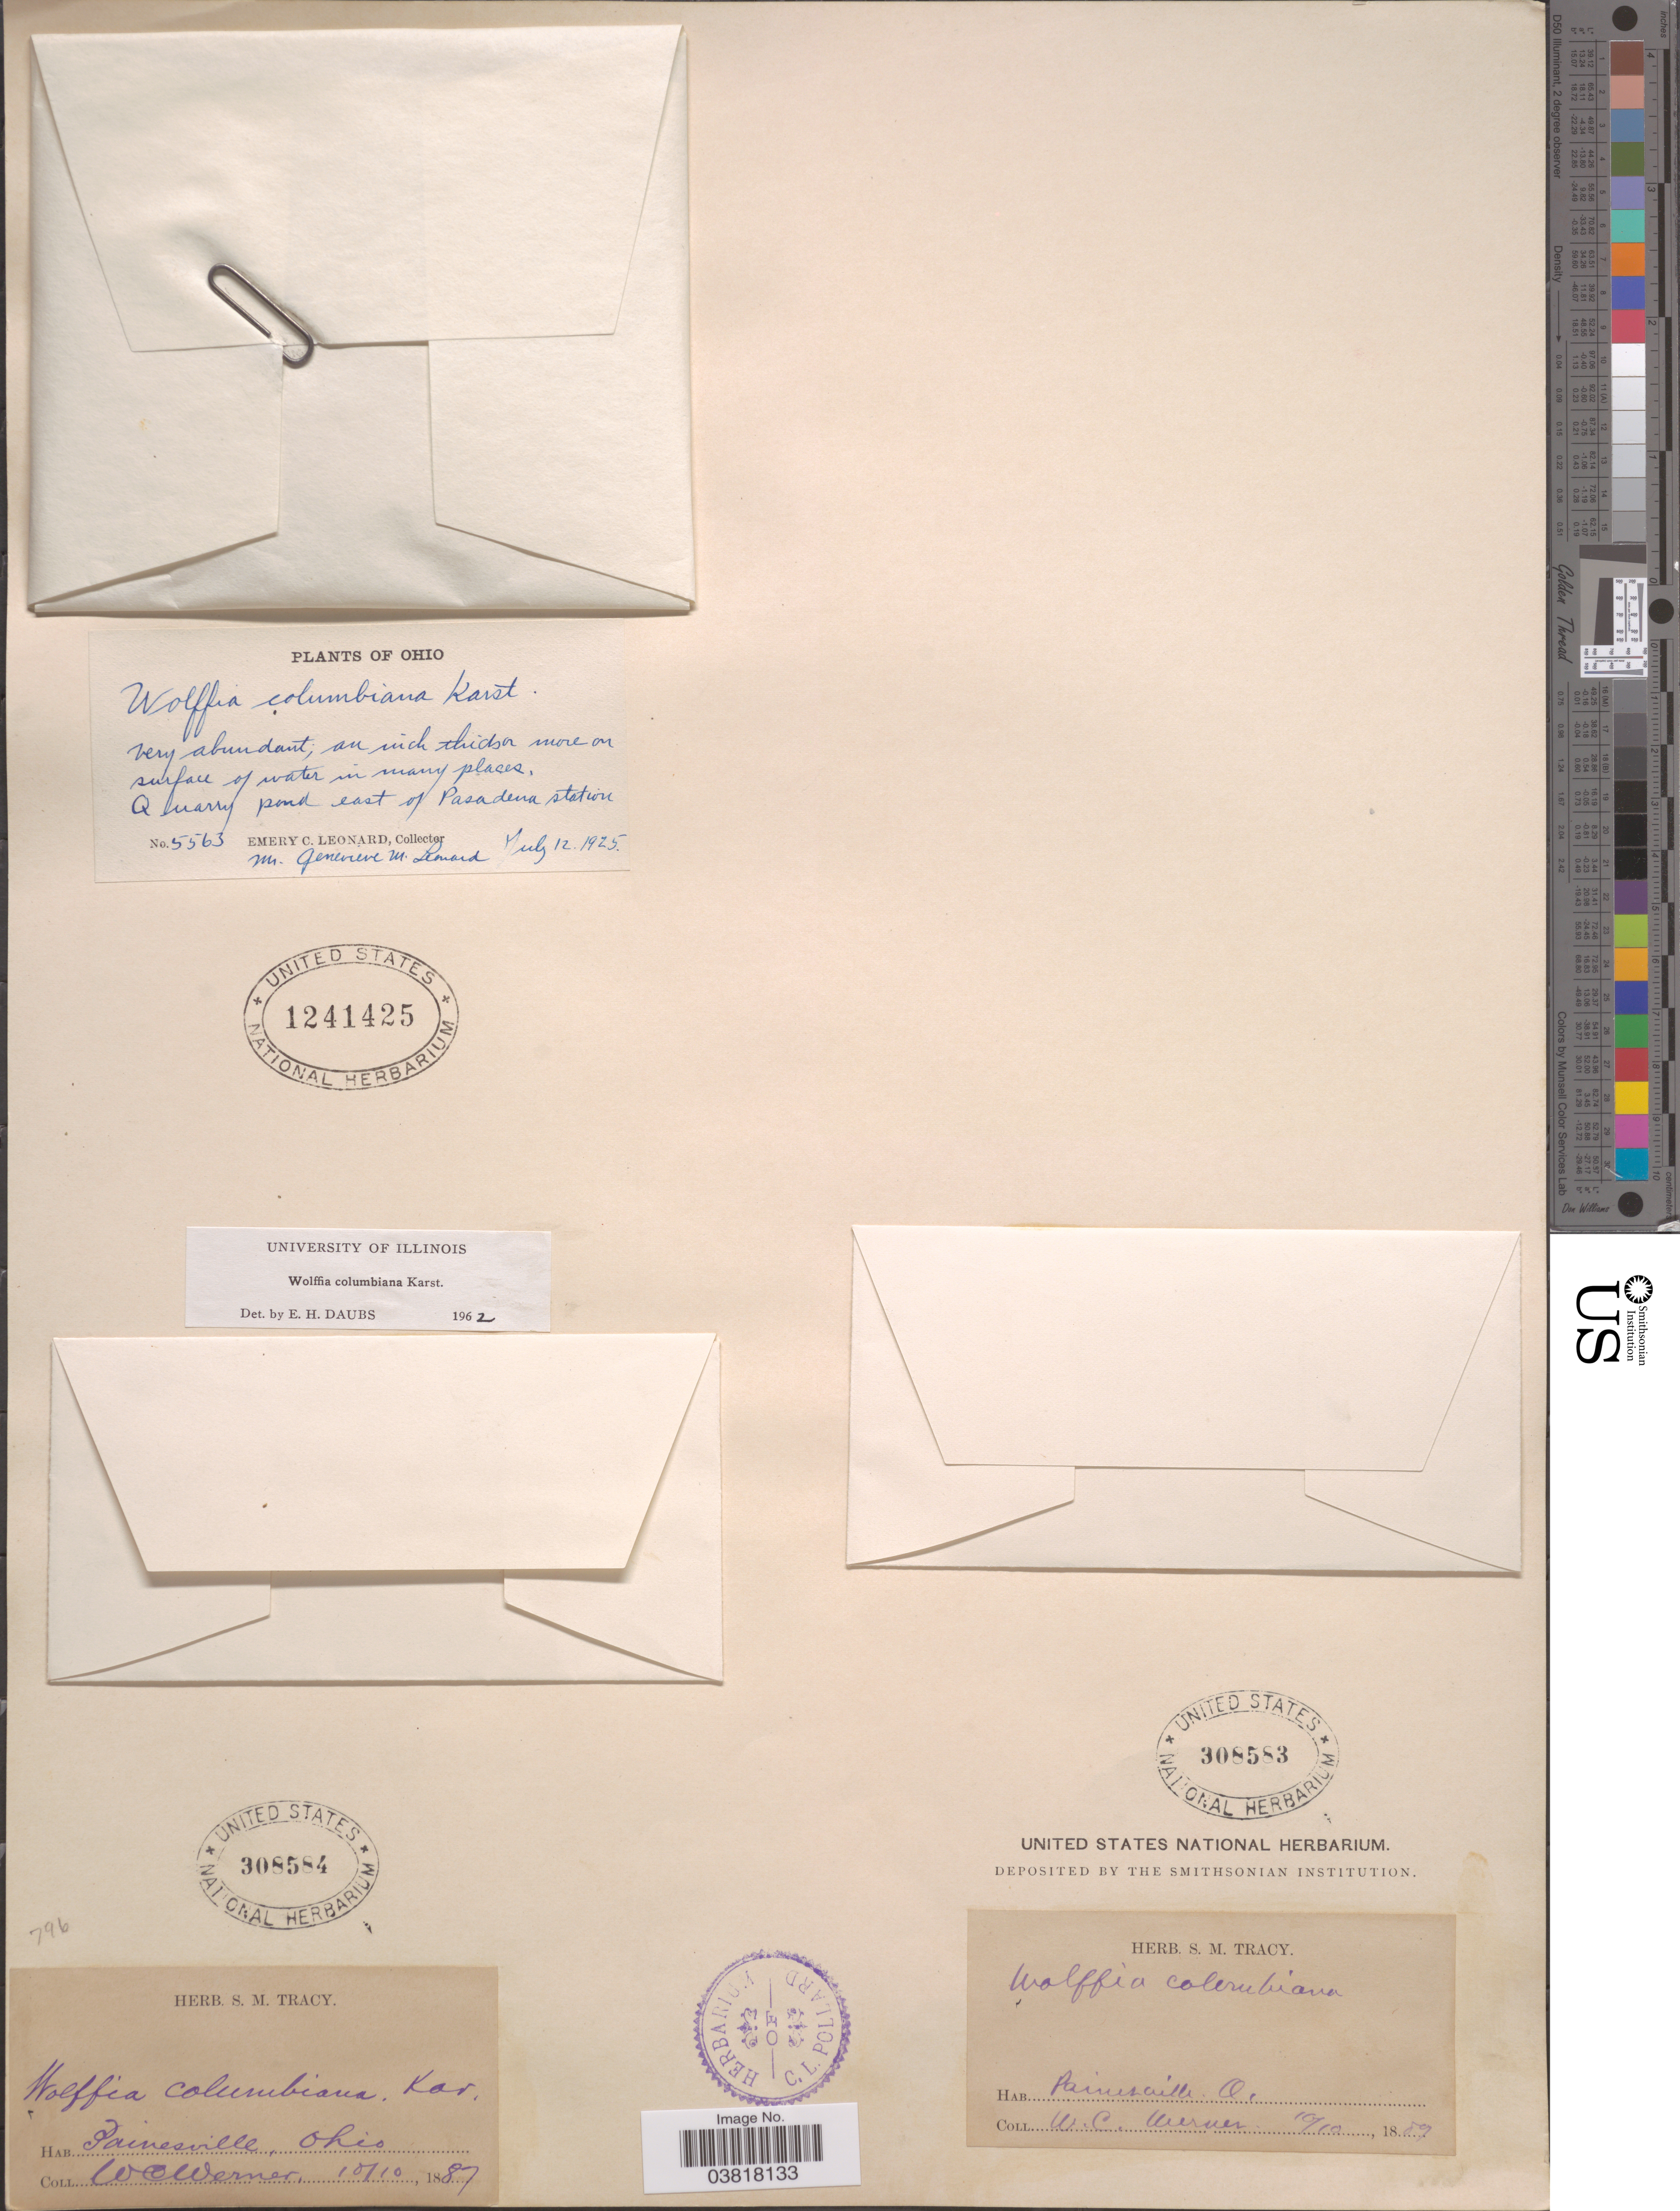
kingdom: Plantae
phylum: Tracheophyta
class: Liliopsida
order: Alismatales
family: Araceae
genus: Wolffia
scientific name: Wolffia columbiana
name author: H. Karst.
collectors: W. Werner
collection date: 1887-10-10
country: United States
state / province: Ohio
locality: Painesville.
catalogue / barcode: US 308584-2